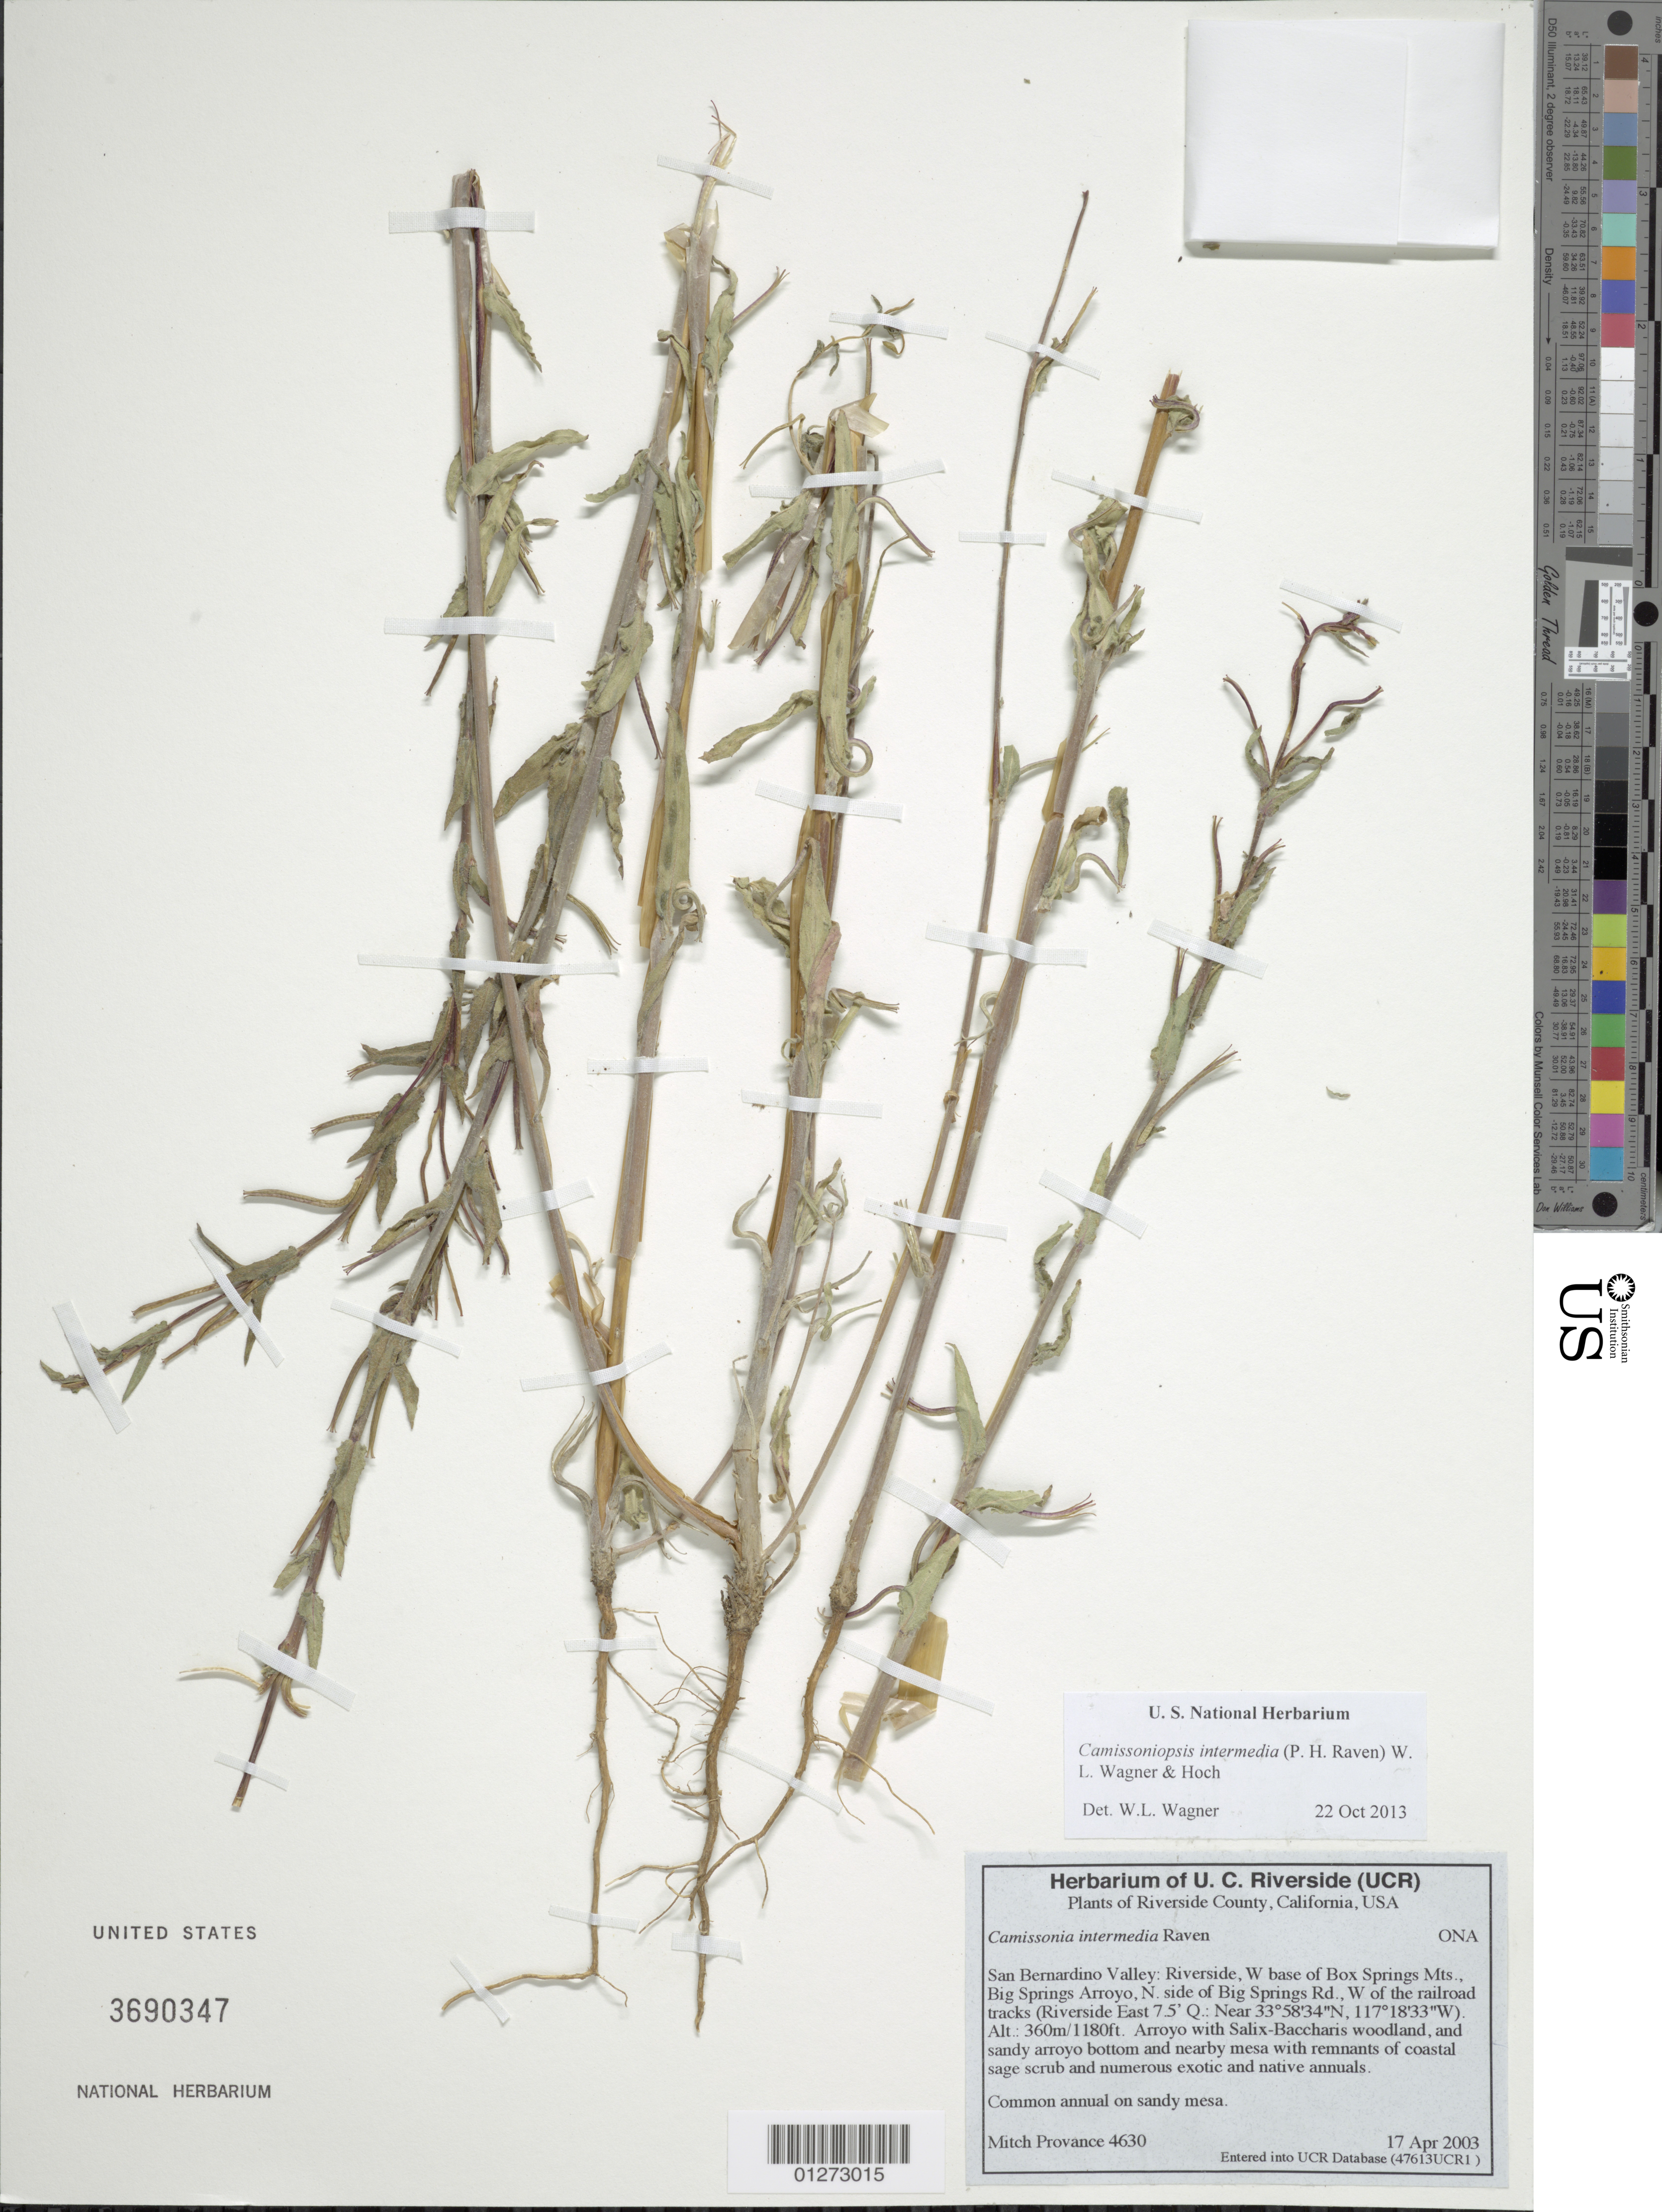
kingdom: Plantae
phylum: Tracheophyta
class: Magnoliopsida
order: Myrtales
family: Onagraceae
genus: Camissoniopsis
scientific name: Camissoniopsis intermedia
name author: (P.H. Raven) W.L. Wagner & Hoch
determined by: Wagner, W. L., (BOT), Smithsonian Institution - National Museum of Natural History (UNITED STATES)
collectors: M. Provance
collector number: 4630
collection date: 2003-04-17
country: United States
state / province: California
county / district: Riverside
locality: San Bernardino Valley, W base of Box Springs Mts., Big Springs Arroyo, N side of Big Springs Rd., W of the railroad tracks.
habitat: Salix-Baccharis woodland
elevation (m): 360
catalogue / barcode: US 3690347